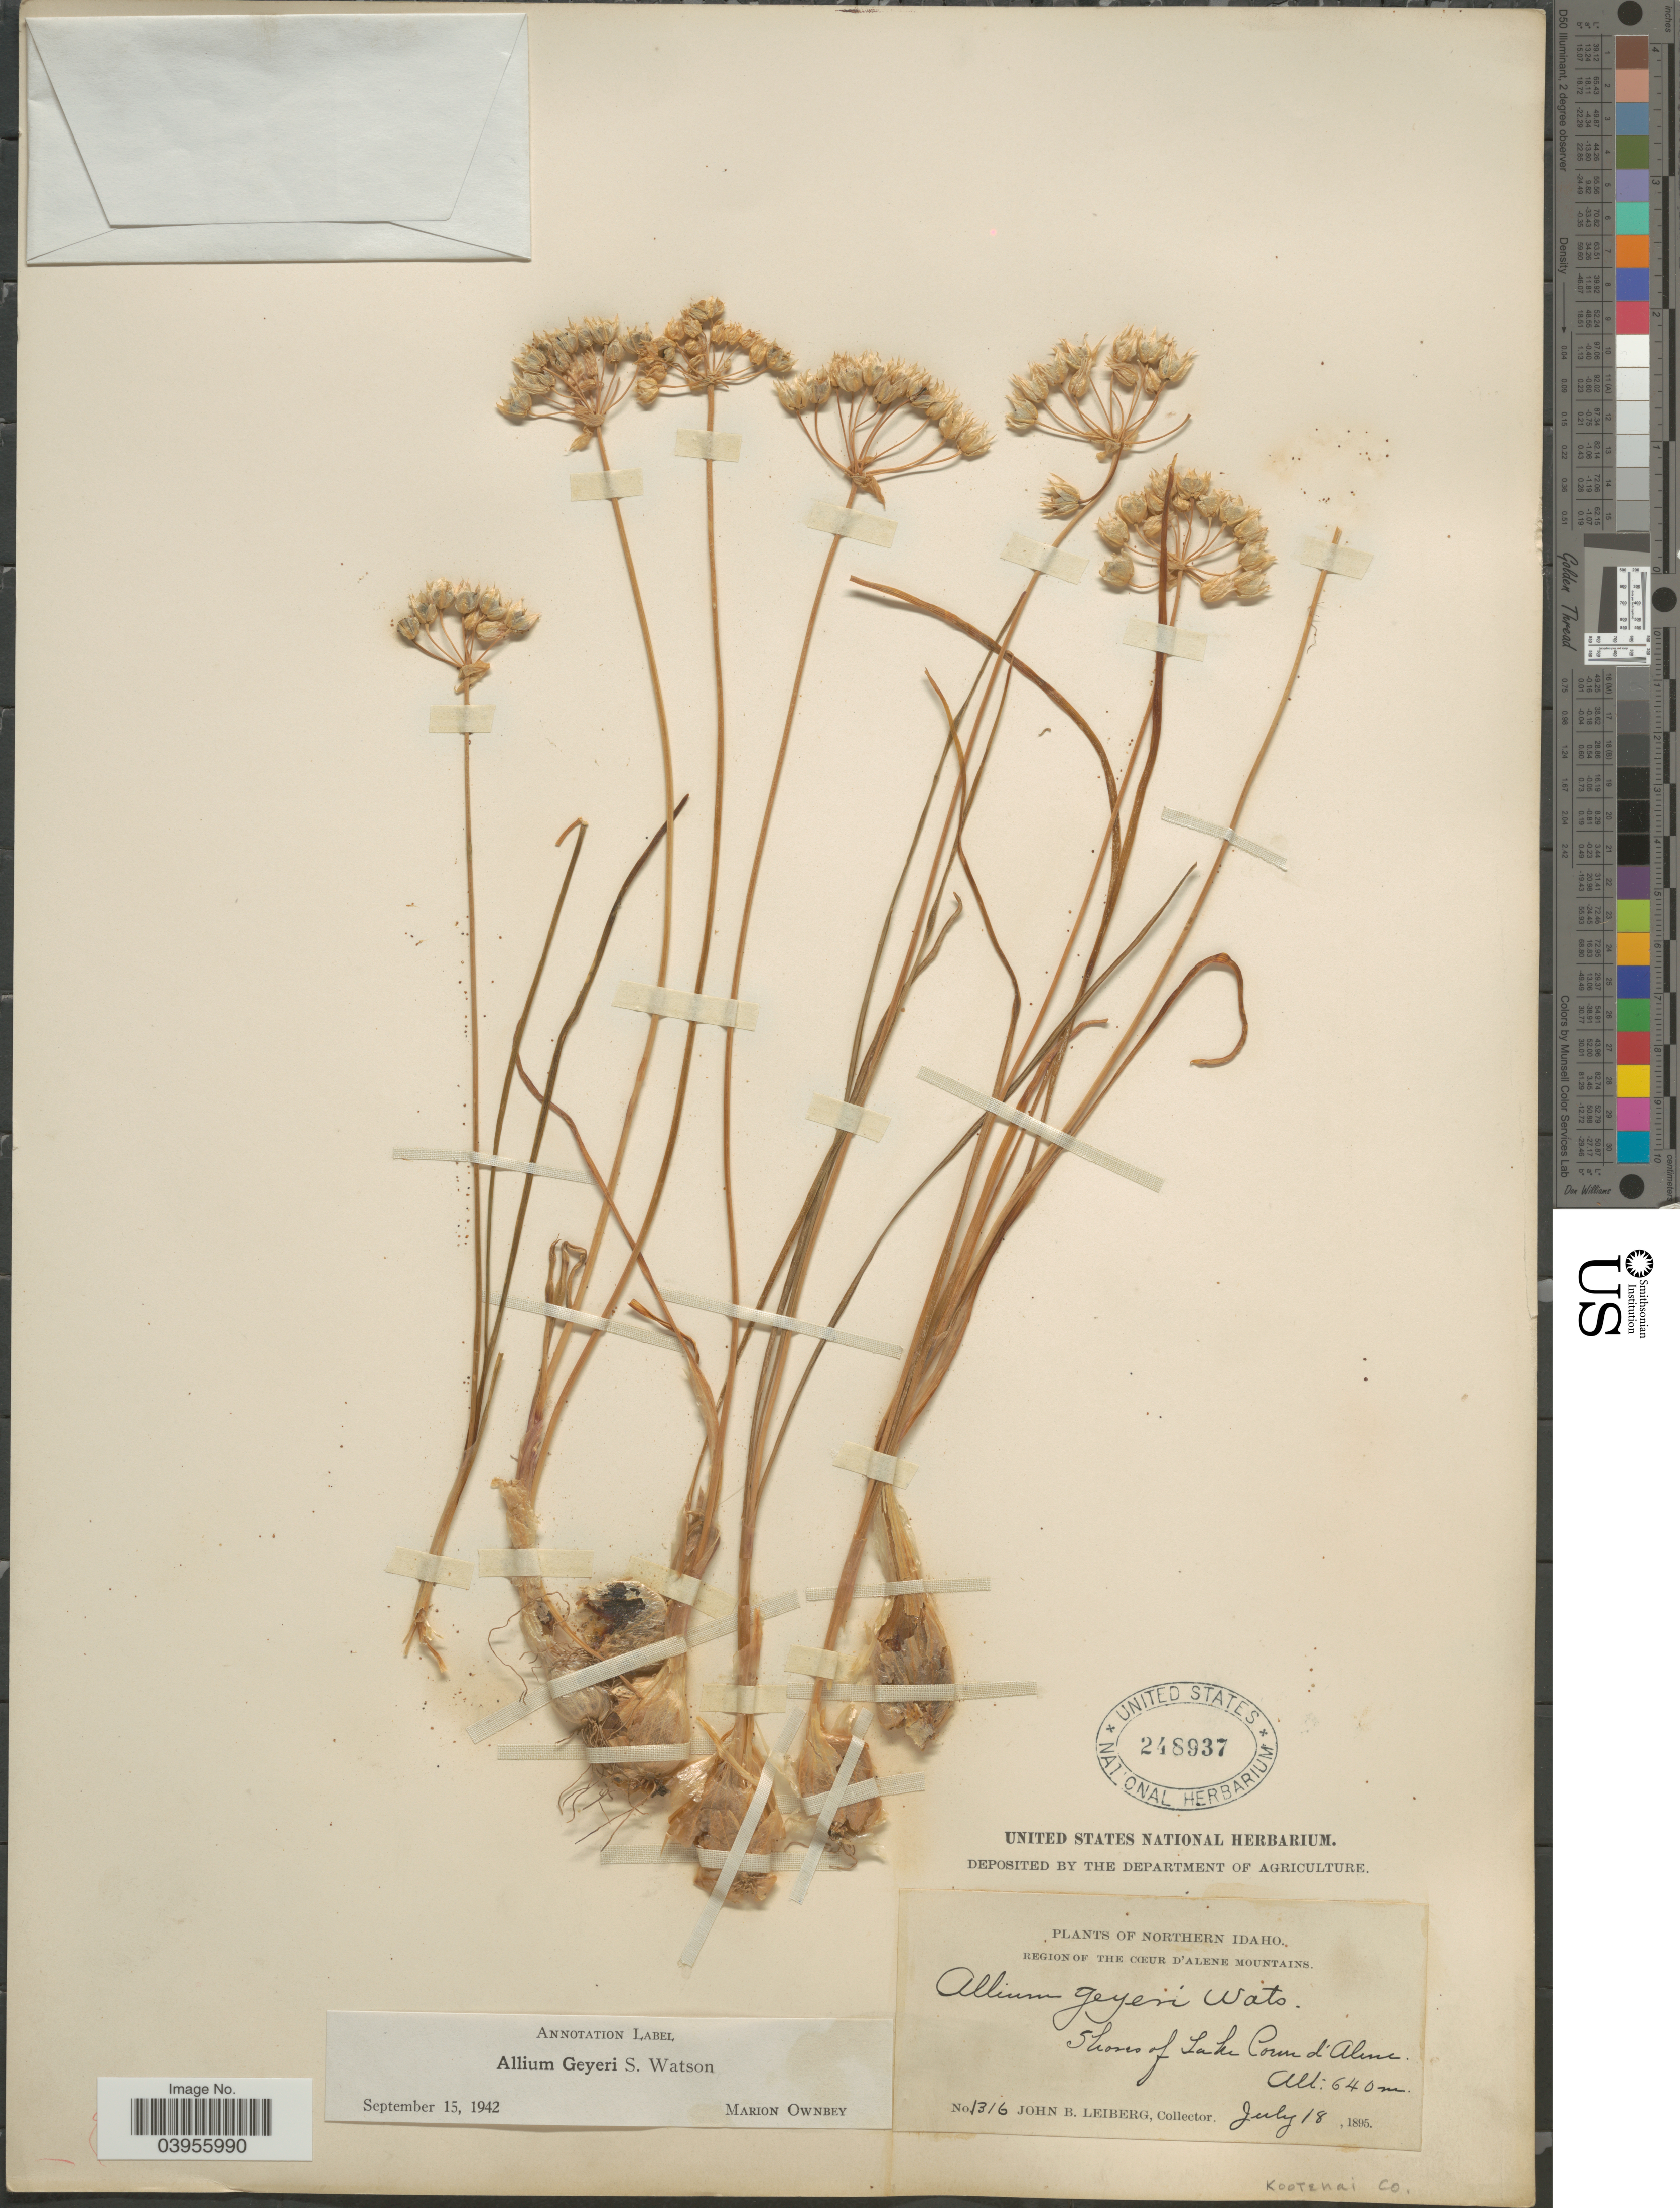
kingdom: Plantae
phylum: Tracheophyta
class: Liliopsida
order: Asparagales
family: Amaryllidaceae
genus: Allium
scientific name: Allium geyeri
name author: S. Watson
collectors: J. B. Leiberg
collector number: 1316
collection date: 1895-07-18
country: United States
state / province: Idaho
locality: Northern Idaho. Region of the Cœur D'Alene Mountains. Shores of Lake Coeur d'Alene. Kootenai Co.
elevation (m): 640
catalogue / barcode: US 248937